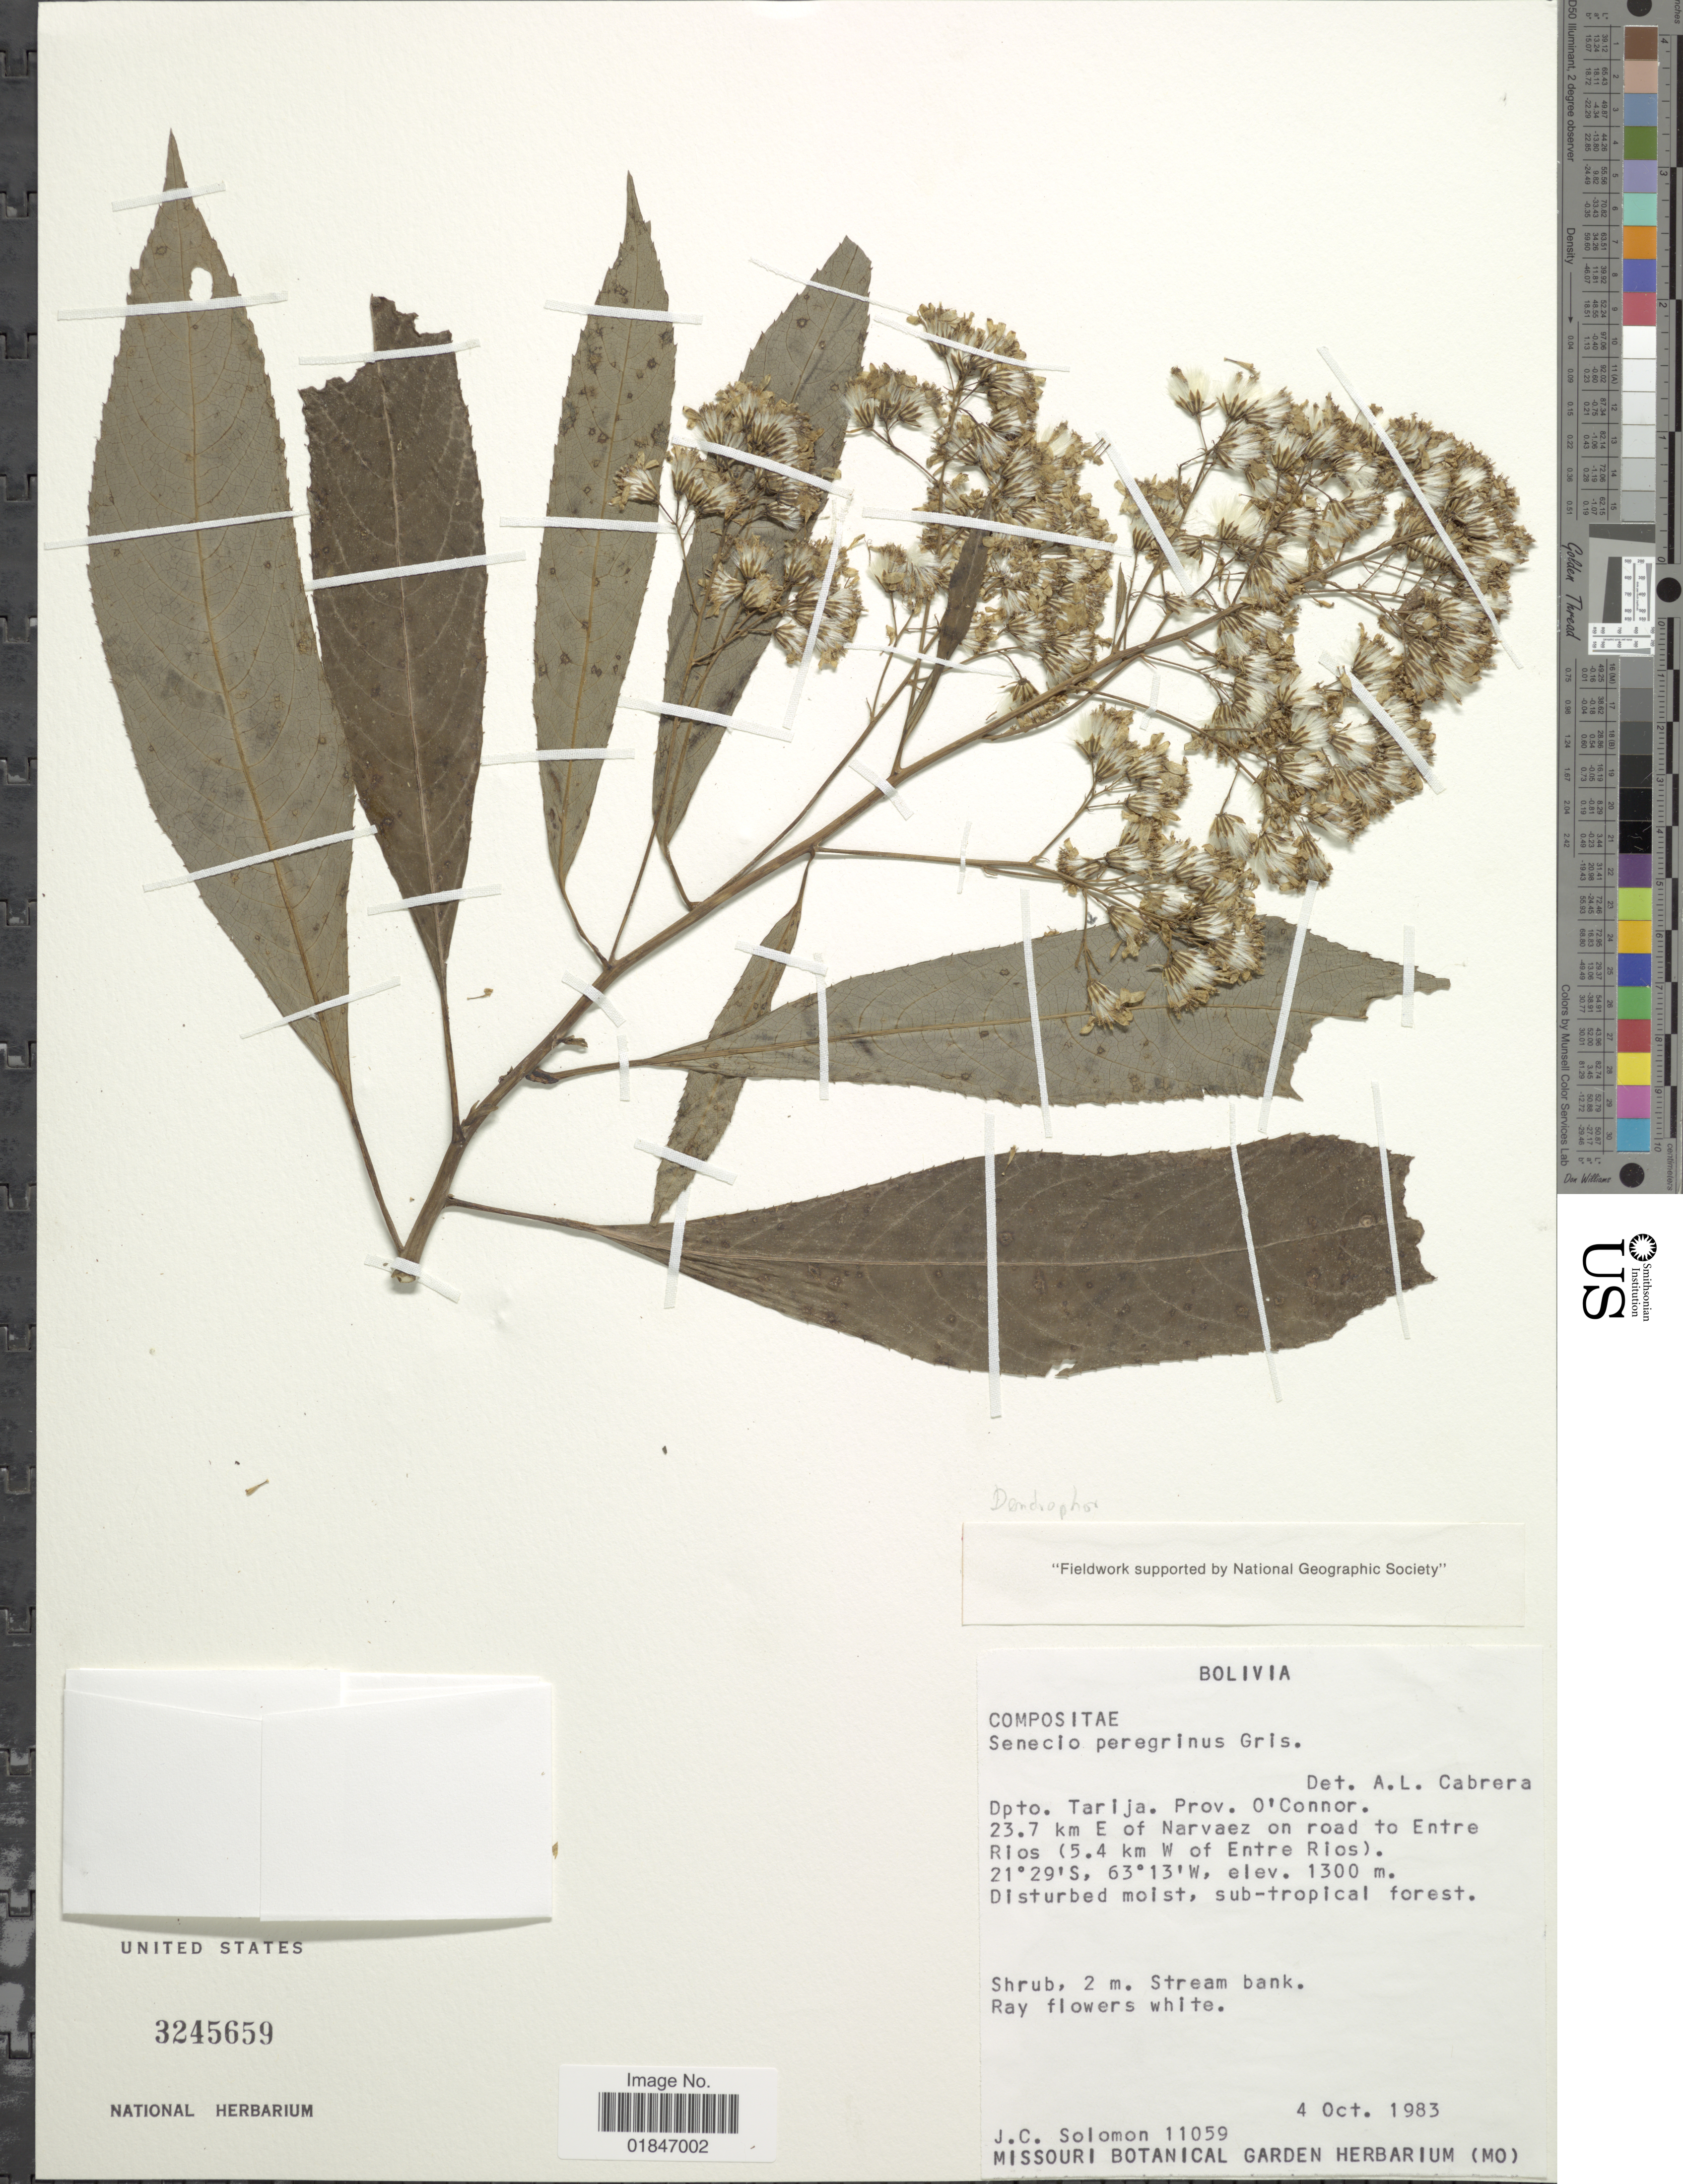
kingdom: Plantae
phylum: Tracheophyta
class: Magnoliopsida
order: Asterales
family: Asteraceae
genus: Dendrophorbium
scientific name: Dendrophorbium pluricephalum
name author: (Cabrera) C. Jeffrey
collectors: J. C. Solomon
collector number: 11059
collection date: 1983-10-04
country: Bolivia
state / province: Tarija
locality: Dpto. Tarija. Prov. O'Connor. 23.7 km E of Narvaez on road to Entre Rios (5.4 km W of Entre Rios).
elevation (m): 1300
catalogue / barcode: US 3245659